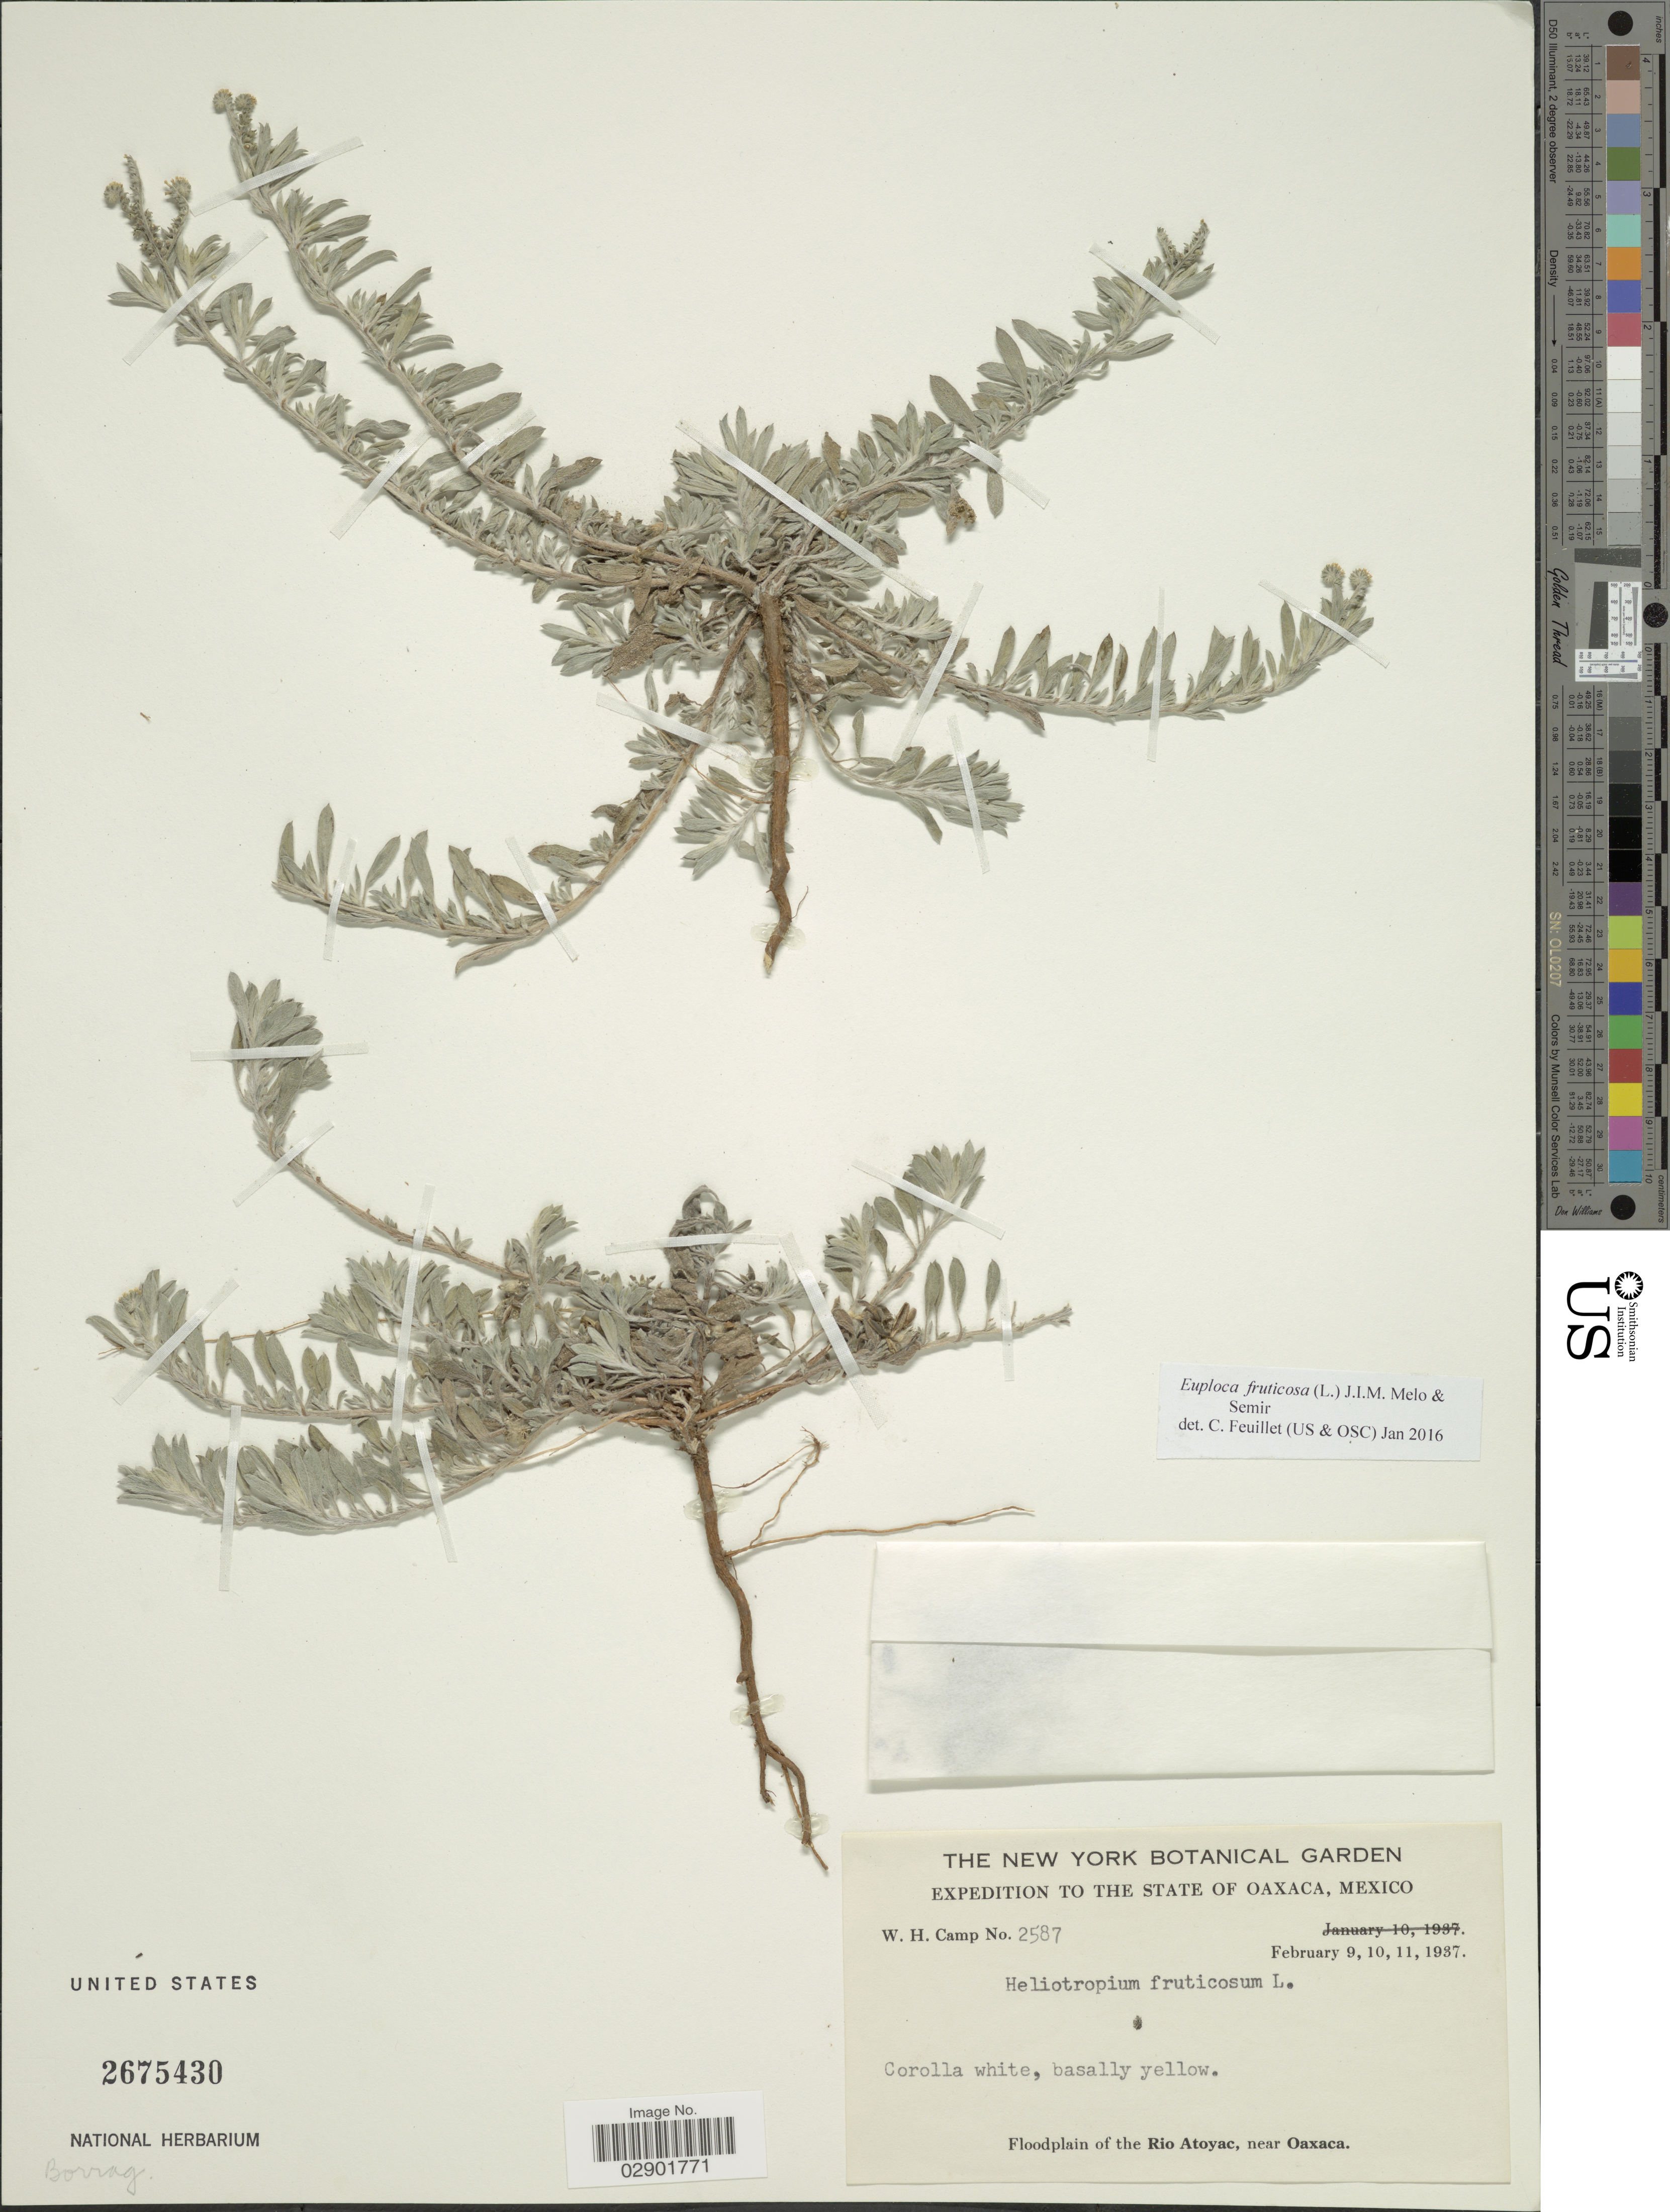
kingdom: Plantae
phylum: Tracheophyta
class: Magnoliopsida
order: Boraginales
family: Heliotropiaceae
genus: Euploca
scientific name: Euploca fruticosa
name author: (L.) J.I.M. Melo & Semir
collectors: W. H. Camp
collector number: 2587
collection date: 1937-02-09/1937-02-11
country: Mexico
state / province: Oaxaca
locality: Floodplain of the Rio Atoyac, near Oaxaca.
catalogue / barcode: US 2675430